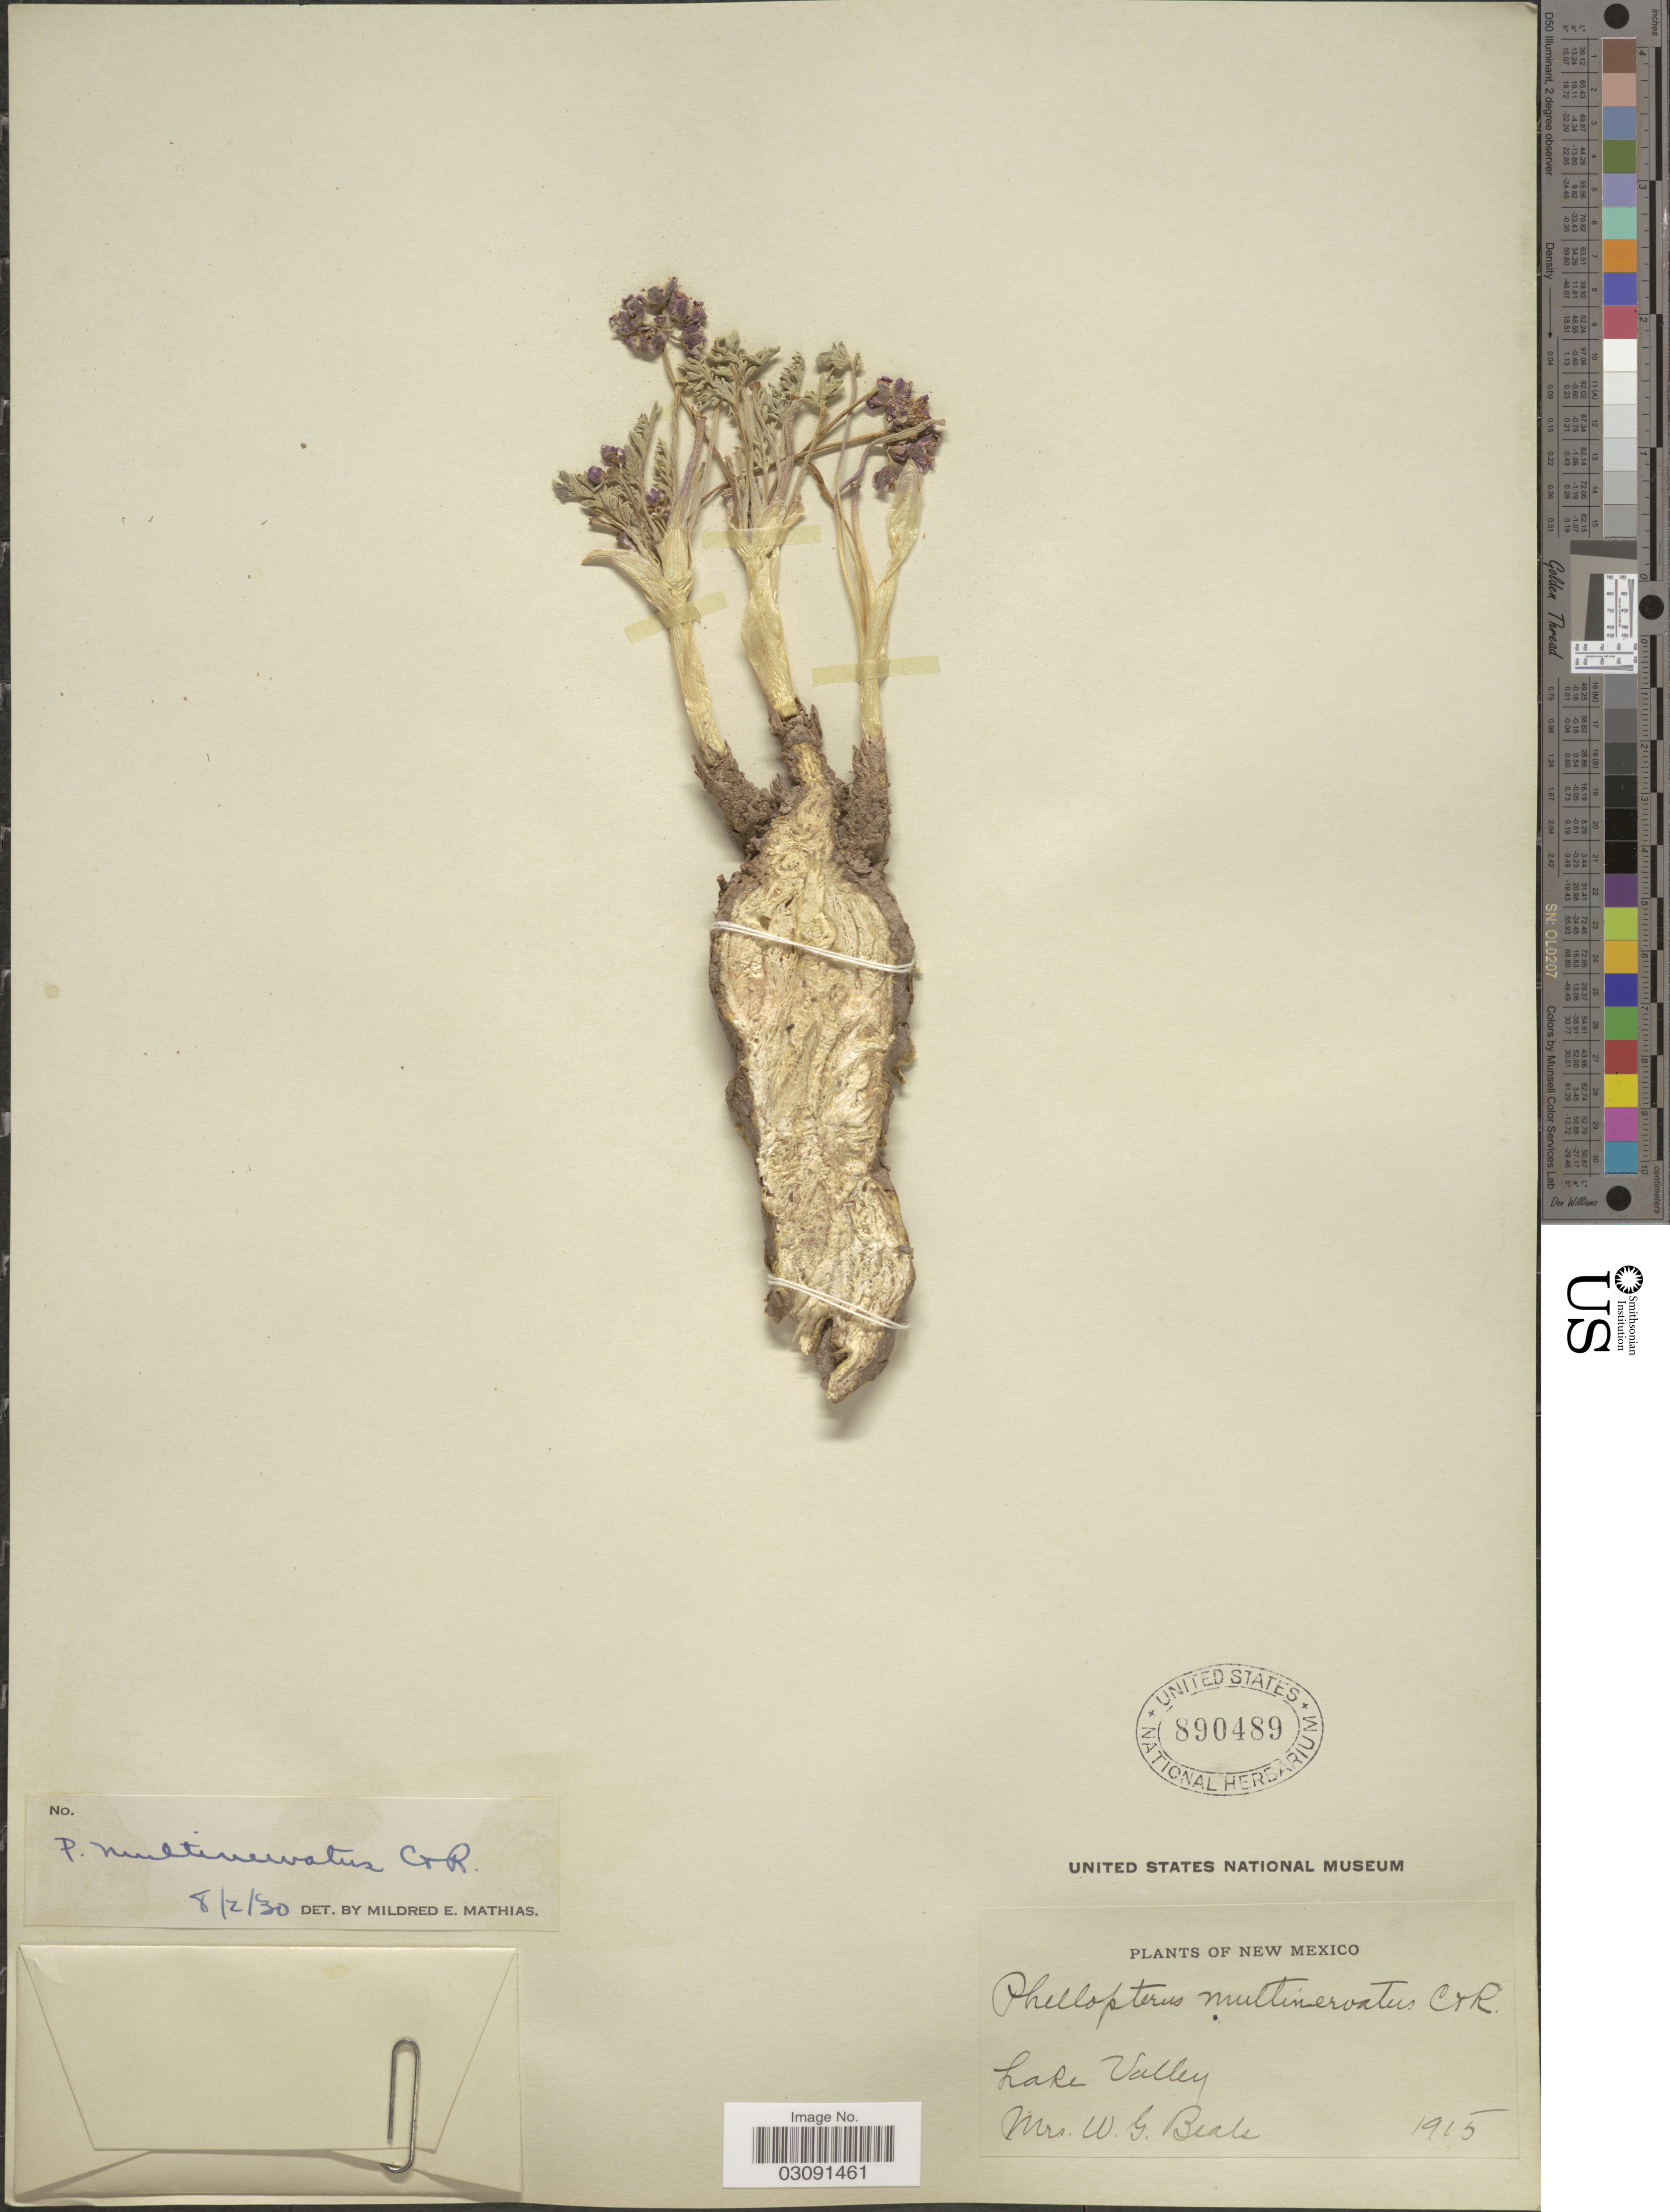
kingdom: Plantae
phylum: Tracheophyta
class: Magnoliopsida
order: Apiales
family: Apiaceae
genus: Cymopterus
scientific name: Cymopterus multinervatus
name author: (J.M. Coult.) Tidestr.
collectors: Mrs. W. G. Beals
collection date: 1915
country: United States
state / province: New Mexico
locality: Lake Valley.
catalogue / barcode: US 890489